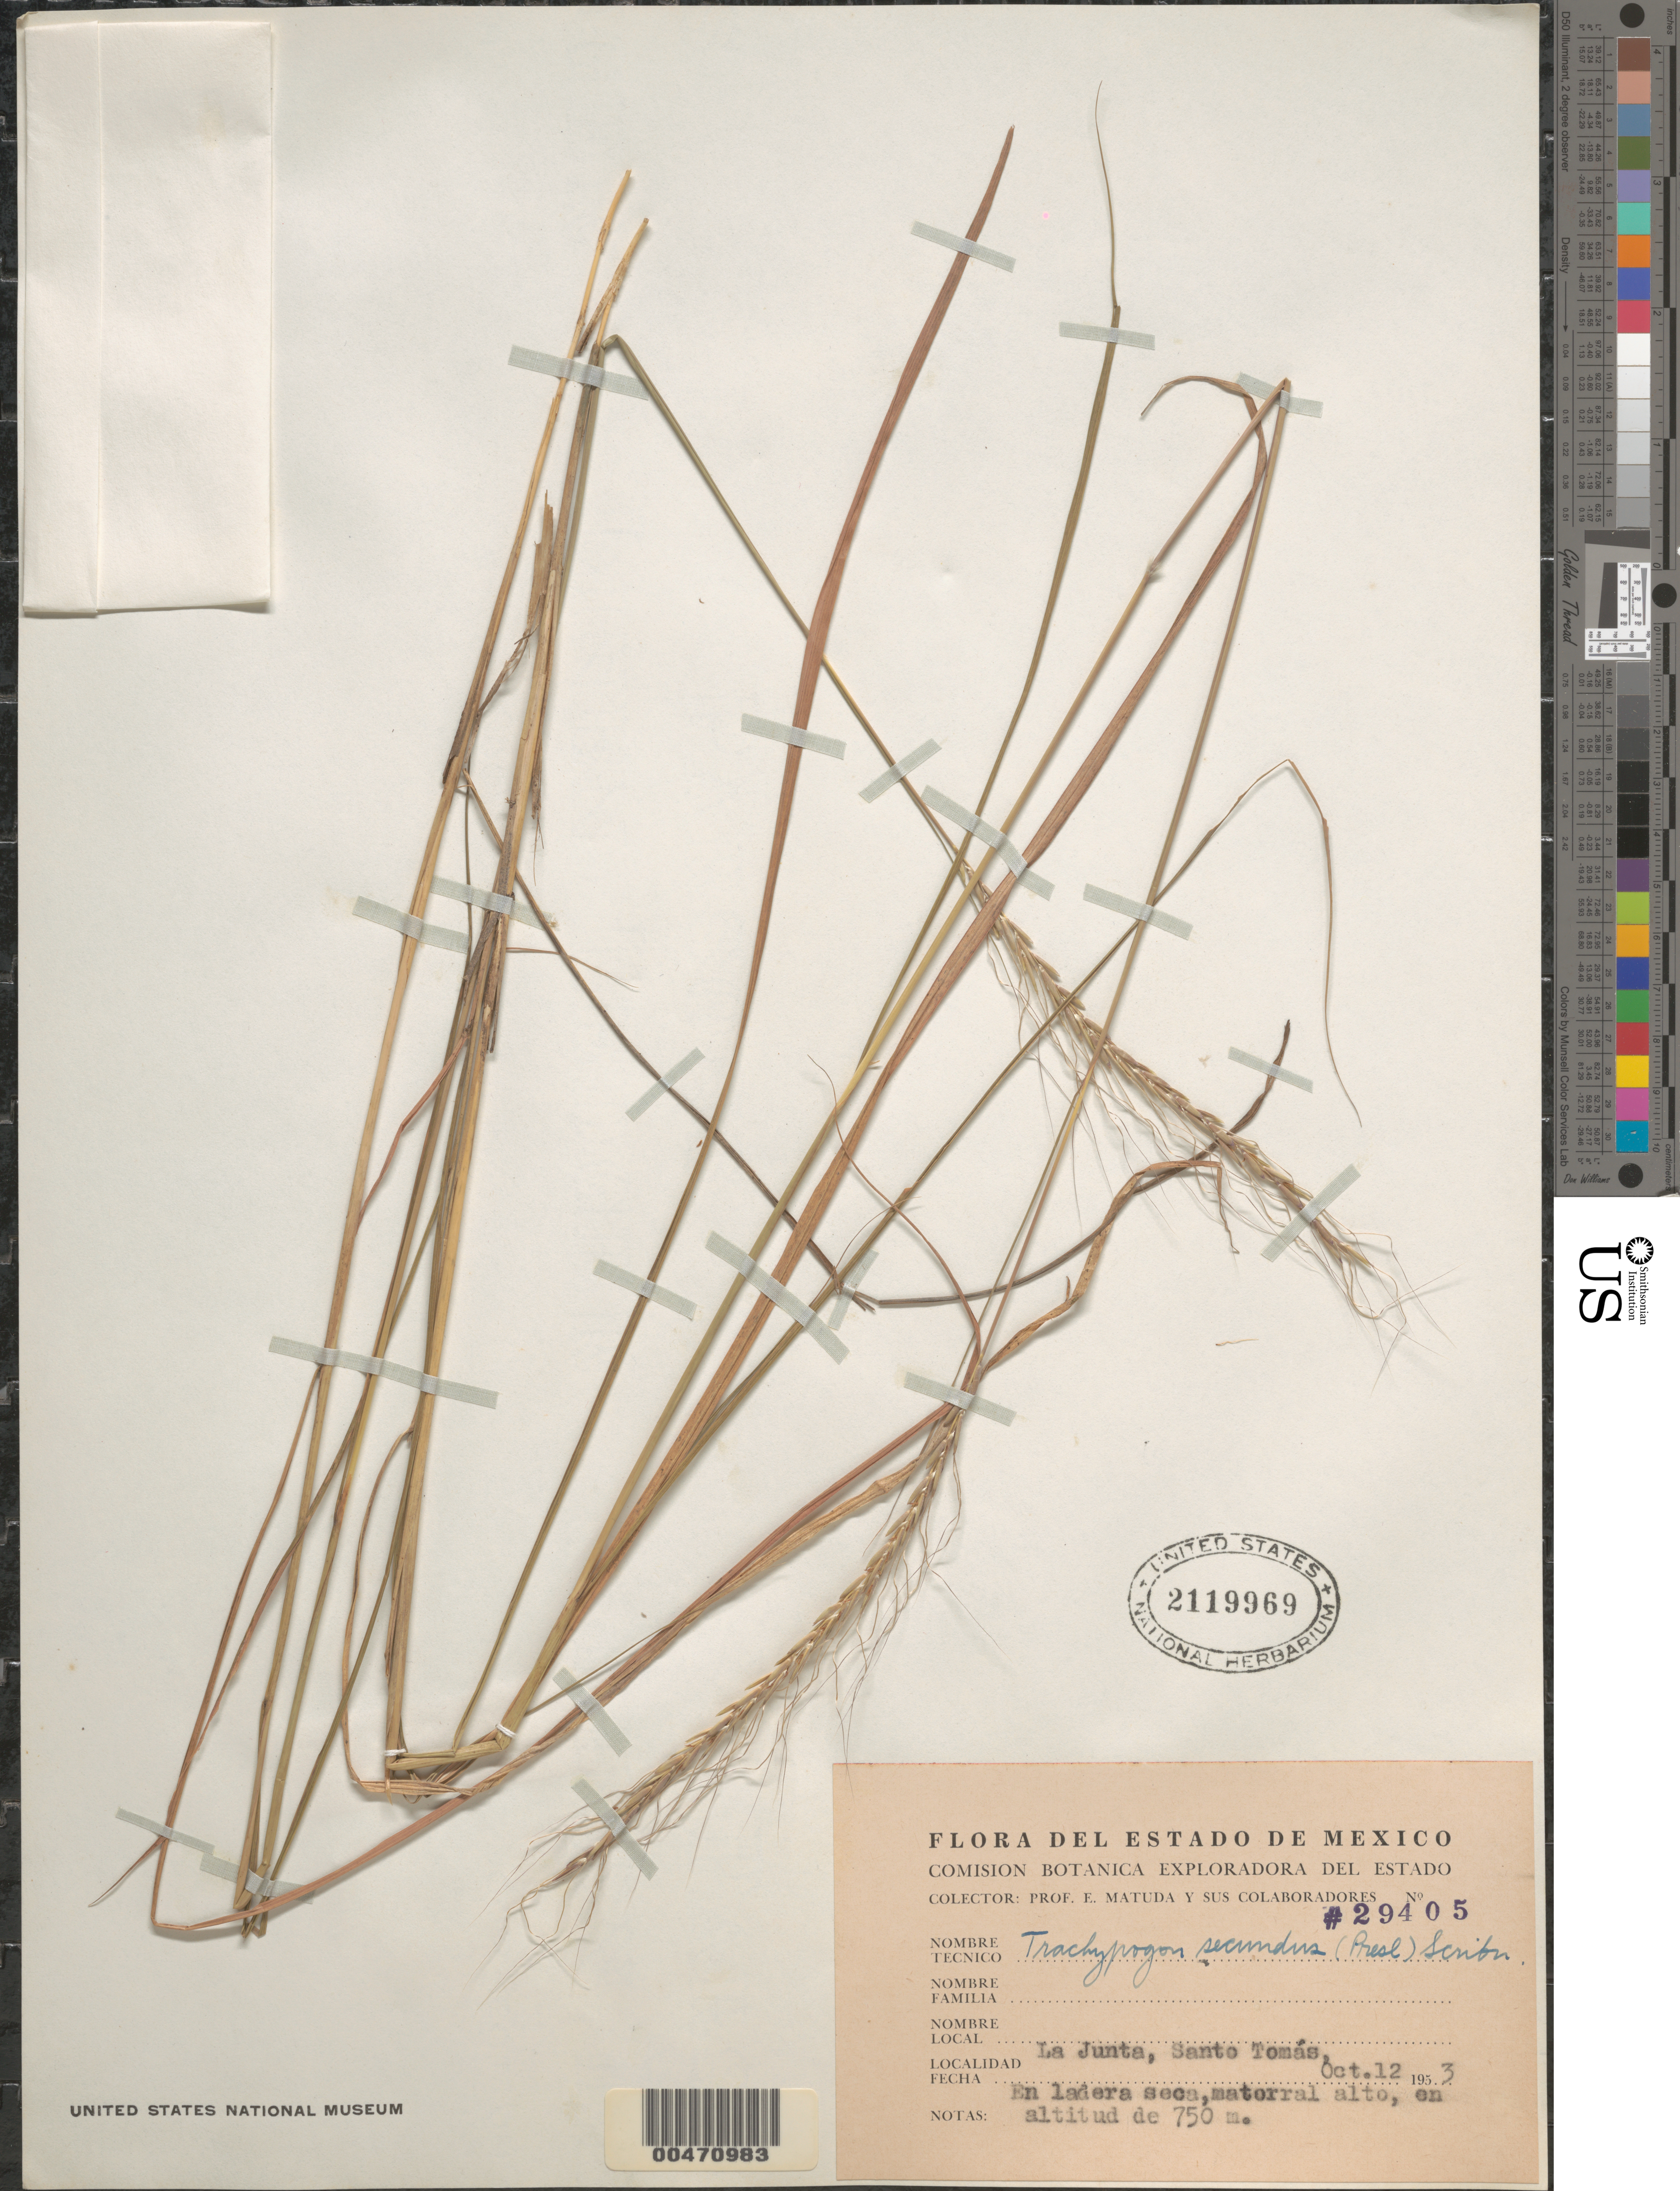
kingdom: Plantae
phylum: Tracheophyta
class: Liliopsida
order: Poales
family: Poaceae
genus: Trachypogon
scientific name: Trachypogon secundus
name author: (J. Presl) Scribn.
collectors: E. Matuda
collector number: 29405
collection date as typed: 12 Oct 1953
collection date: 1953-10-12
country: Mexico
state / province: México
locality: La Junta, Santo Tomás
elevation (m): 750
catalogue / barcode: US 2119969